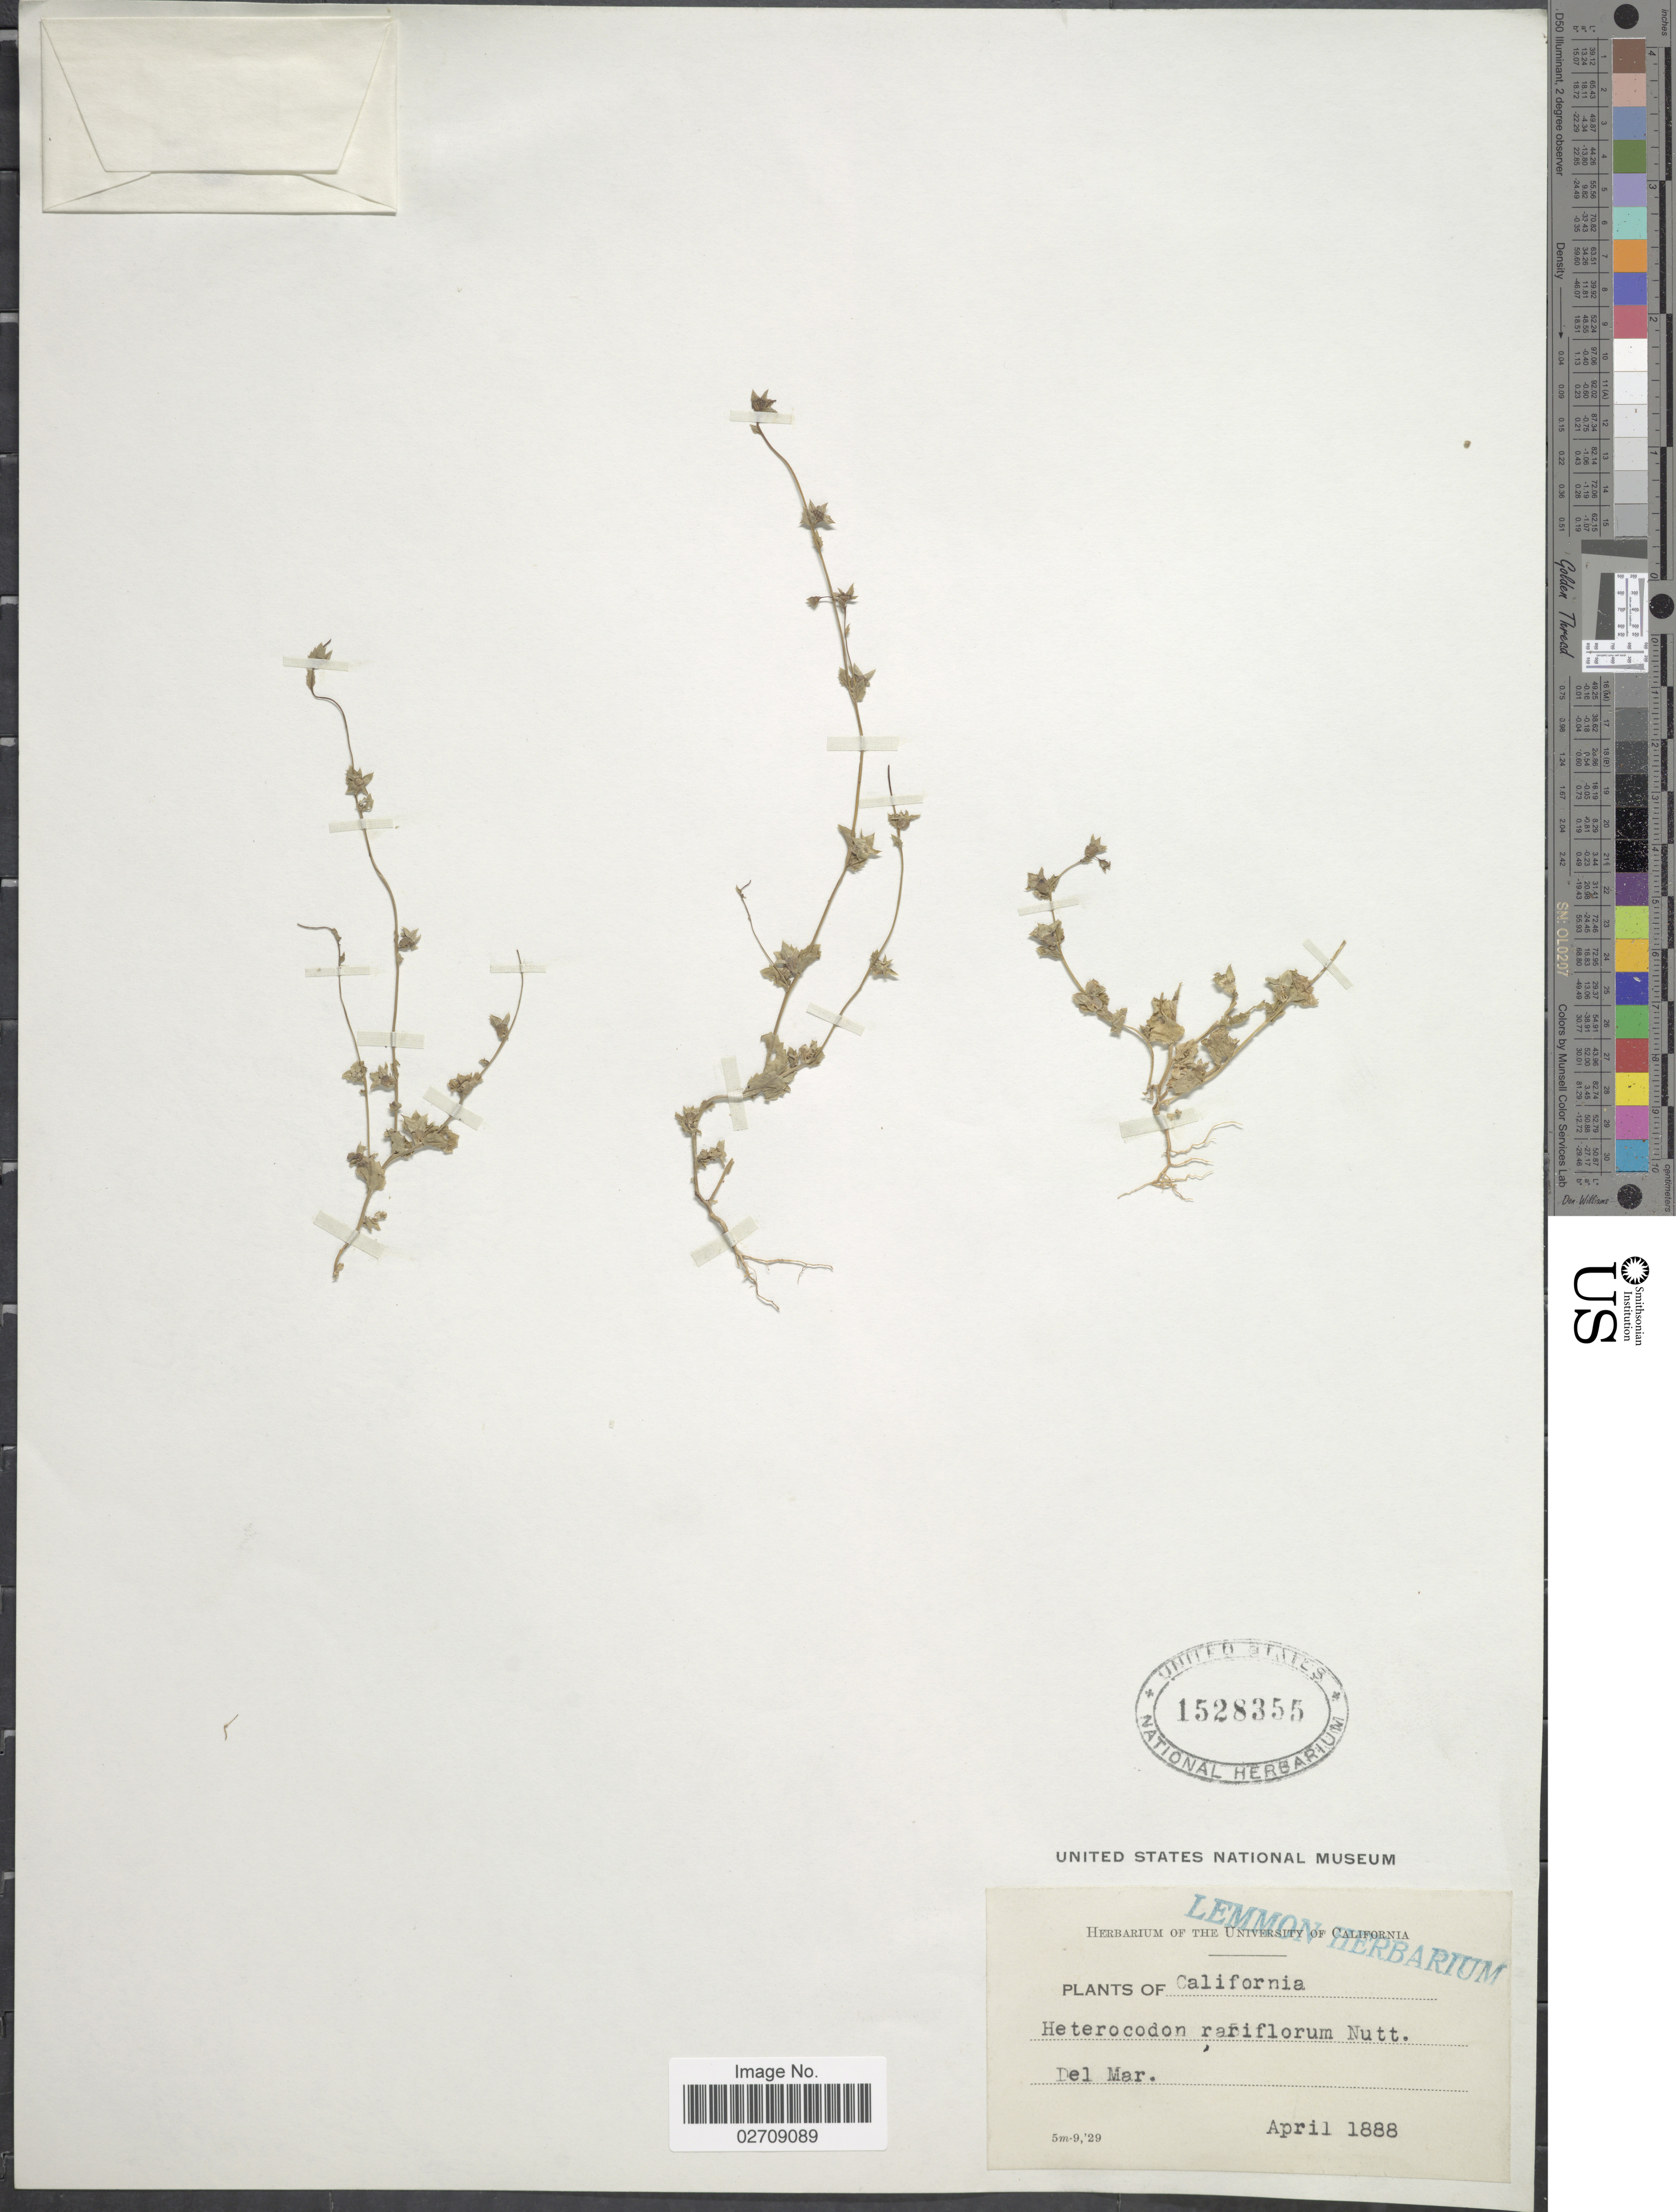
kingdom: Plantae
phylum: Tracheophyta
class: Magnoliopsida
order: Asterales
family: Campanulaceae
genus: Heterocodon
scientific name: Heterocodon rariflorum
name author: Nutt.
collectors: ex herb. Univ. of California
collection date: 1888-04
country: United States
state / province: California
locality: Del Mar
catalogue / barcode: US 1528355